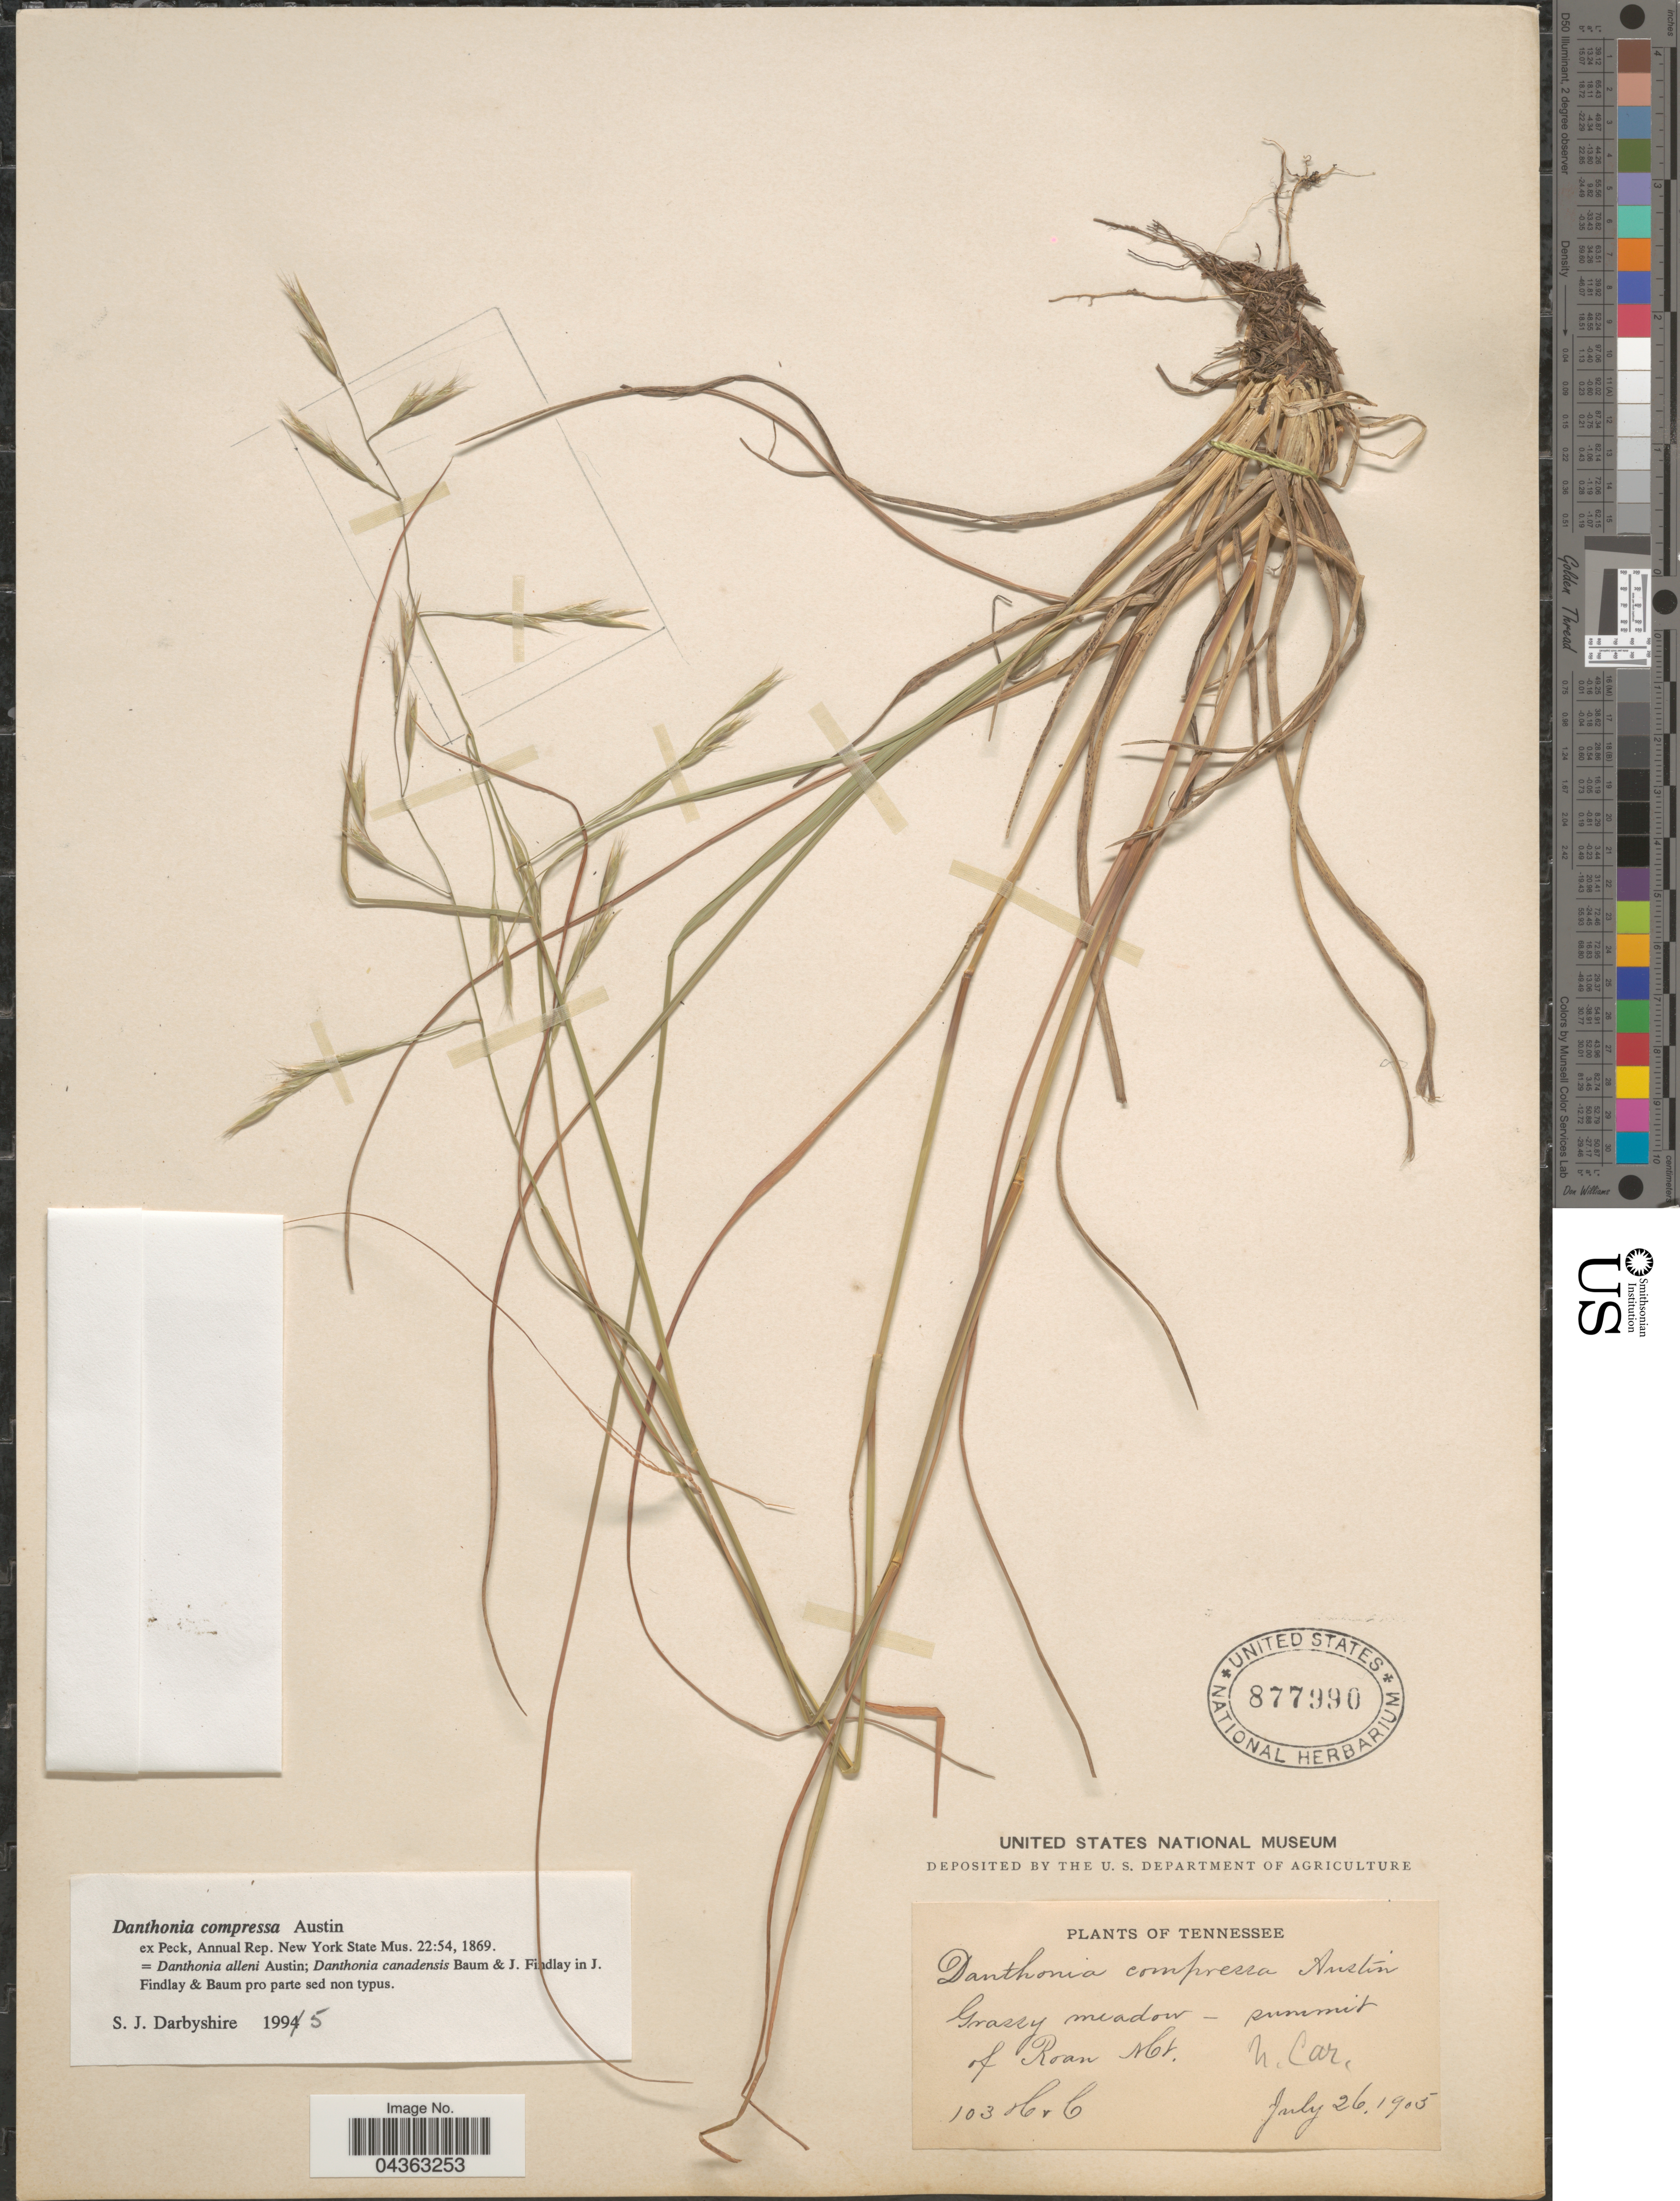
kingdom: Plantae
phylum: Tracheophyta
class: Liliopsida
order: Poales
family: Poaceae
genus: Danthonia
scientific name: Danthonia compressa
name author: Austin in F. Peck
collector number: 103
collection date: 1905-07-26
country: United States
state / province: North Carolina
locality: Grassy meadow - summit of Roan Mt. N. Car.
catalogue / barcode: US 877990